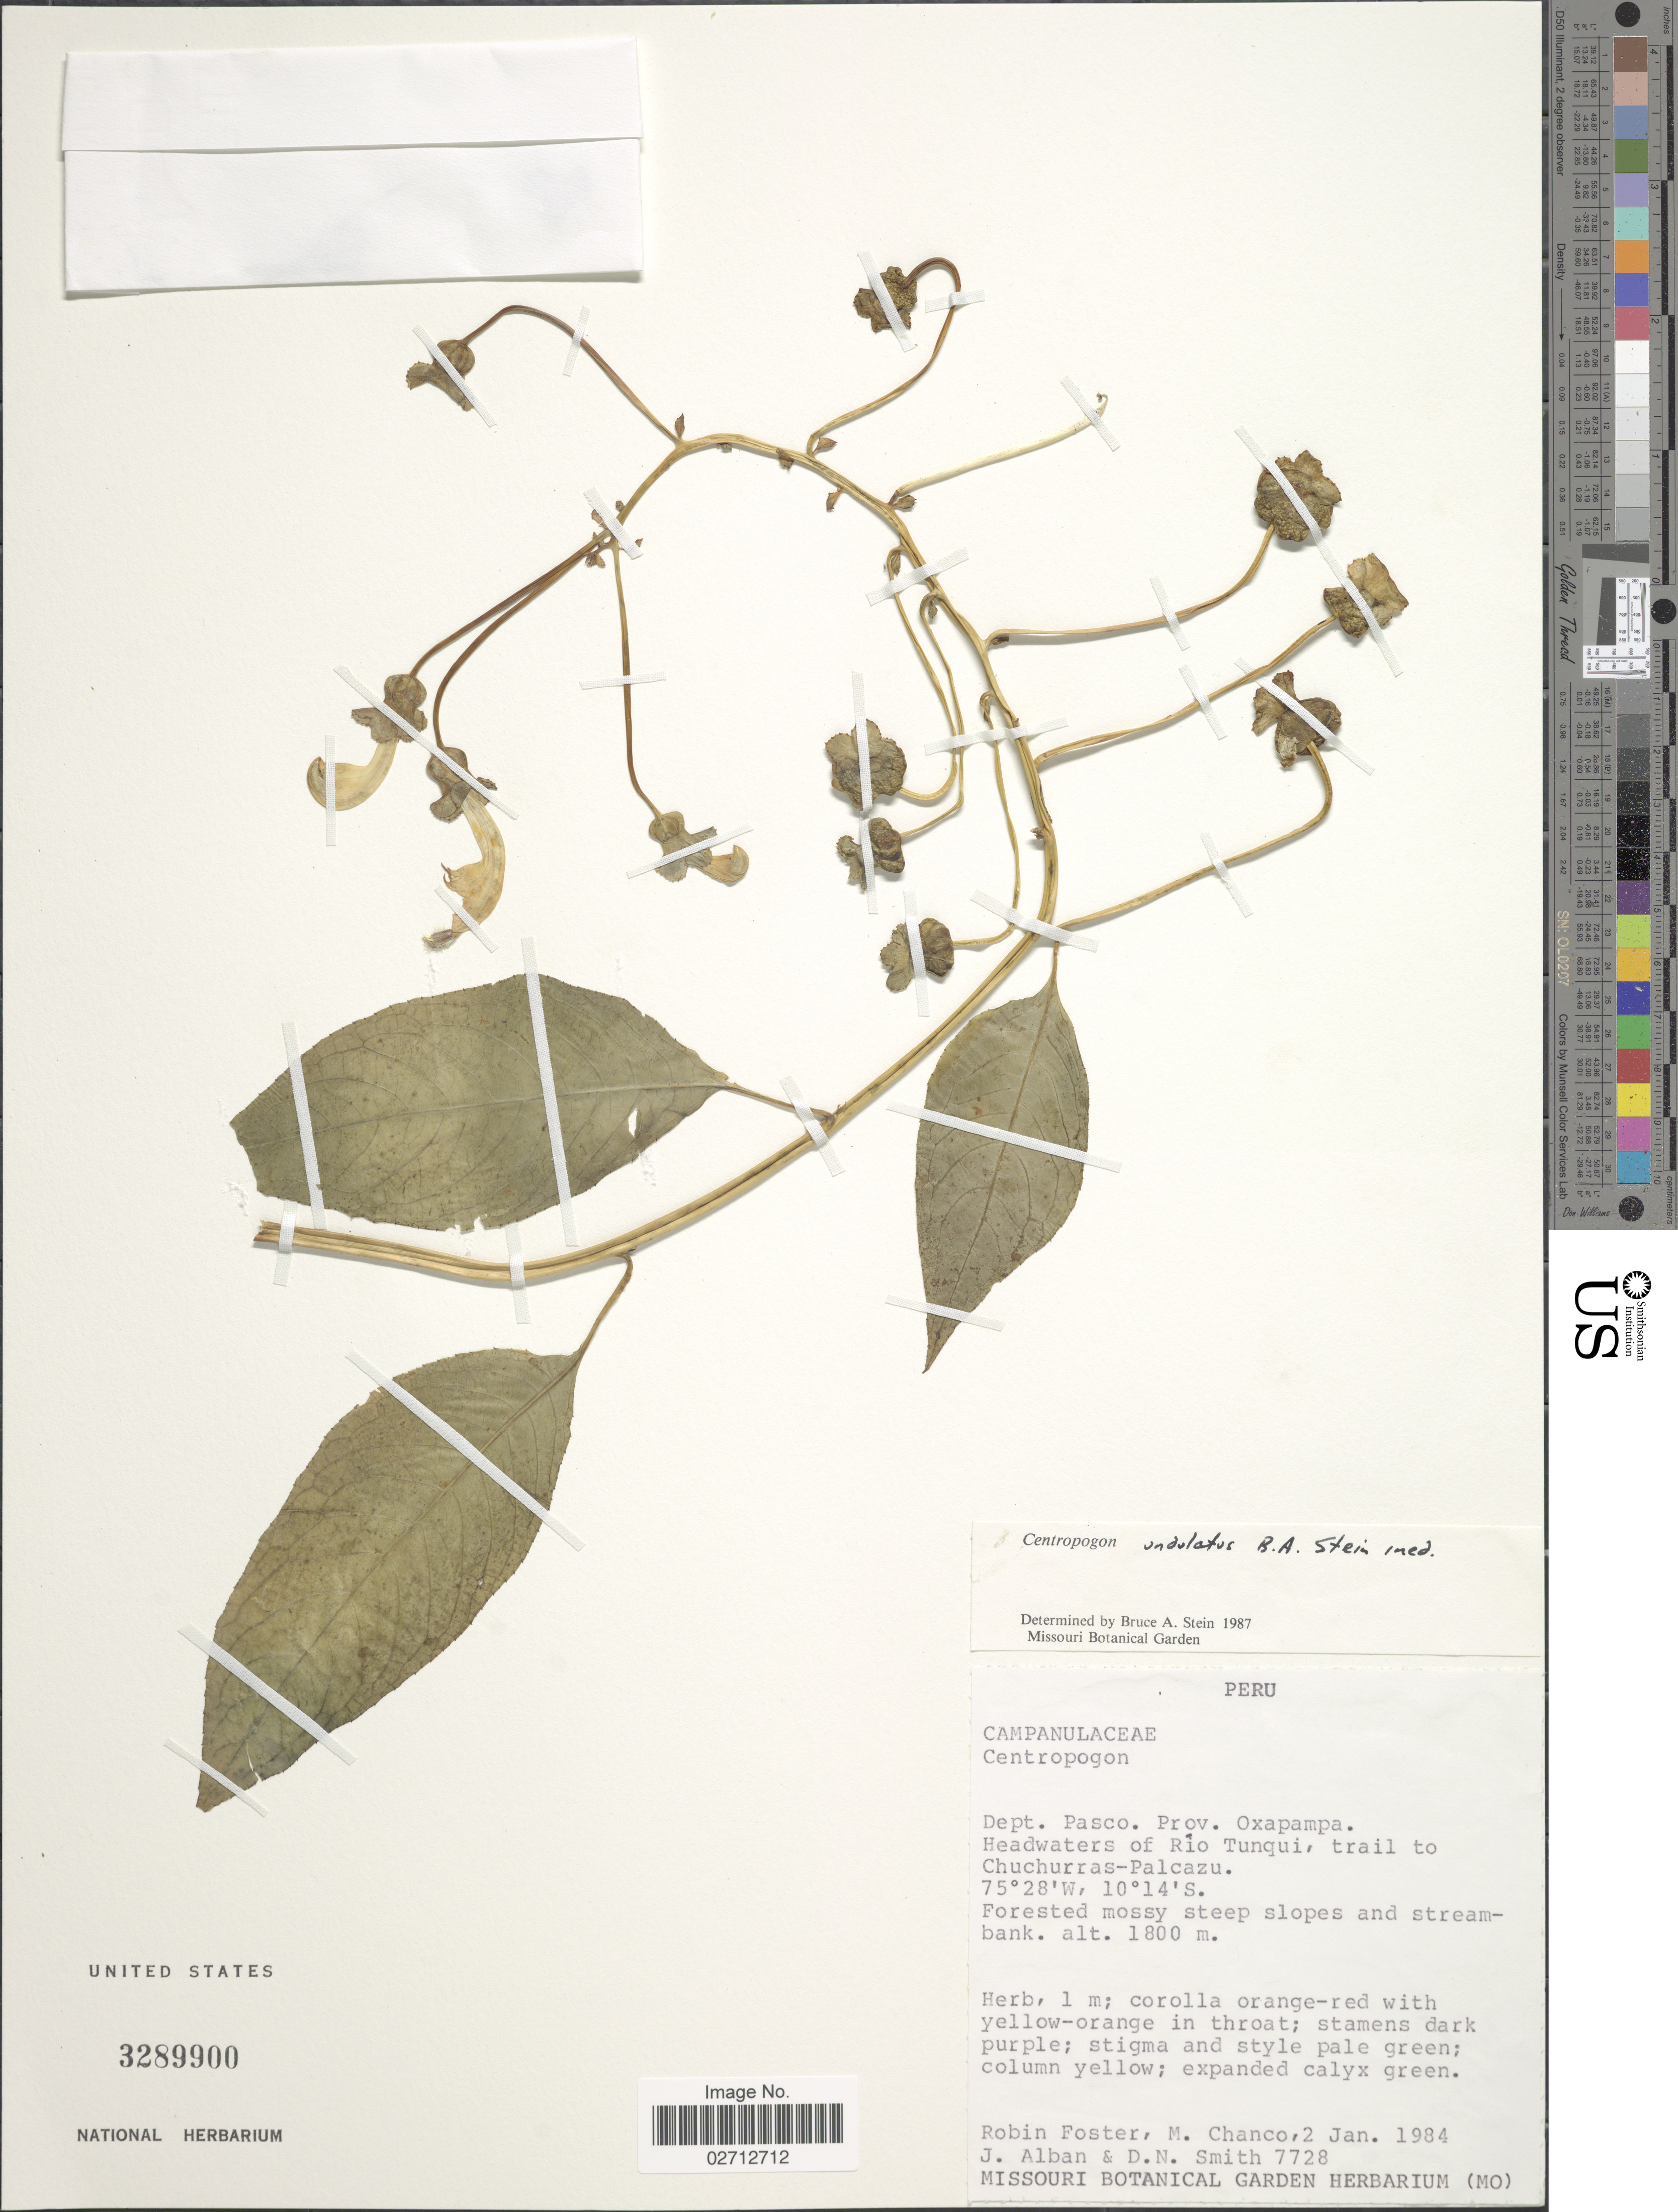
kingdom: Plantae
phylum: Tracheophyta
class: Magnoliopsida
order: Asterales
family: Campanulaceae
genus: Centropogon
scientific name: Centropogon undulatus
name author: B.A. Stein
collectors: R. B. Foster, M. Chanco, J. Alban & D. Smith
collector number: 7728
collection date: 1984-01-02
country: Peru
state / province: Pasco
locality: Prov. Oxapampa. Headwaters of Rio Tunqui, trail to Chuchurras-Palcazu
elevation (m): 1800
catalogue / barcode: US 3289900